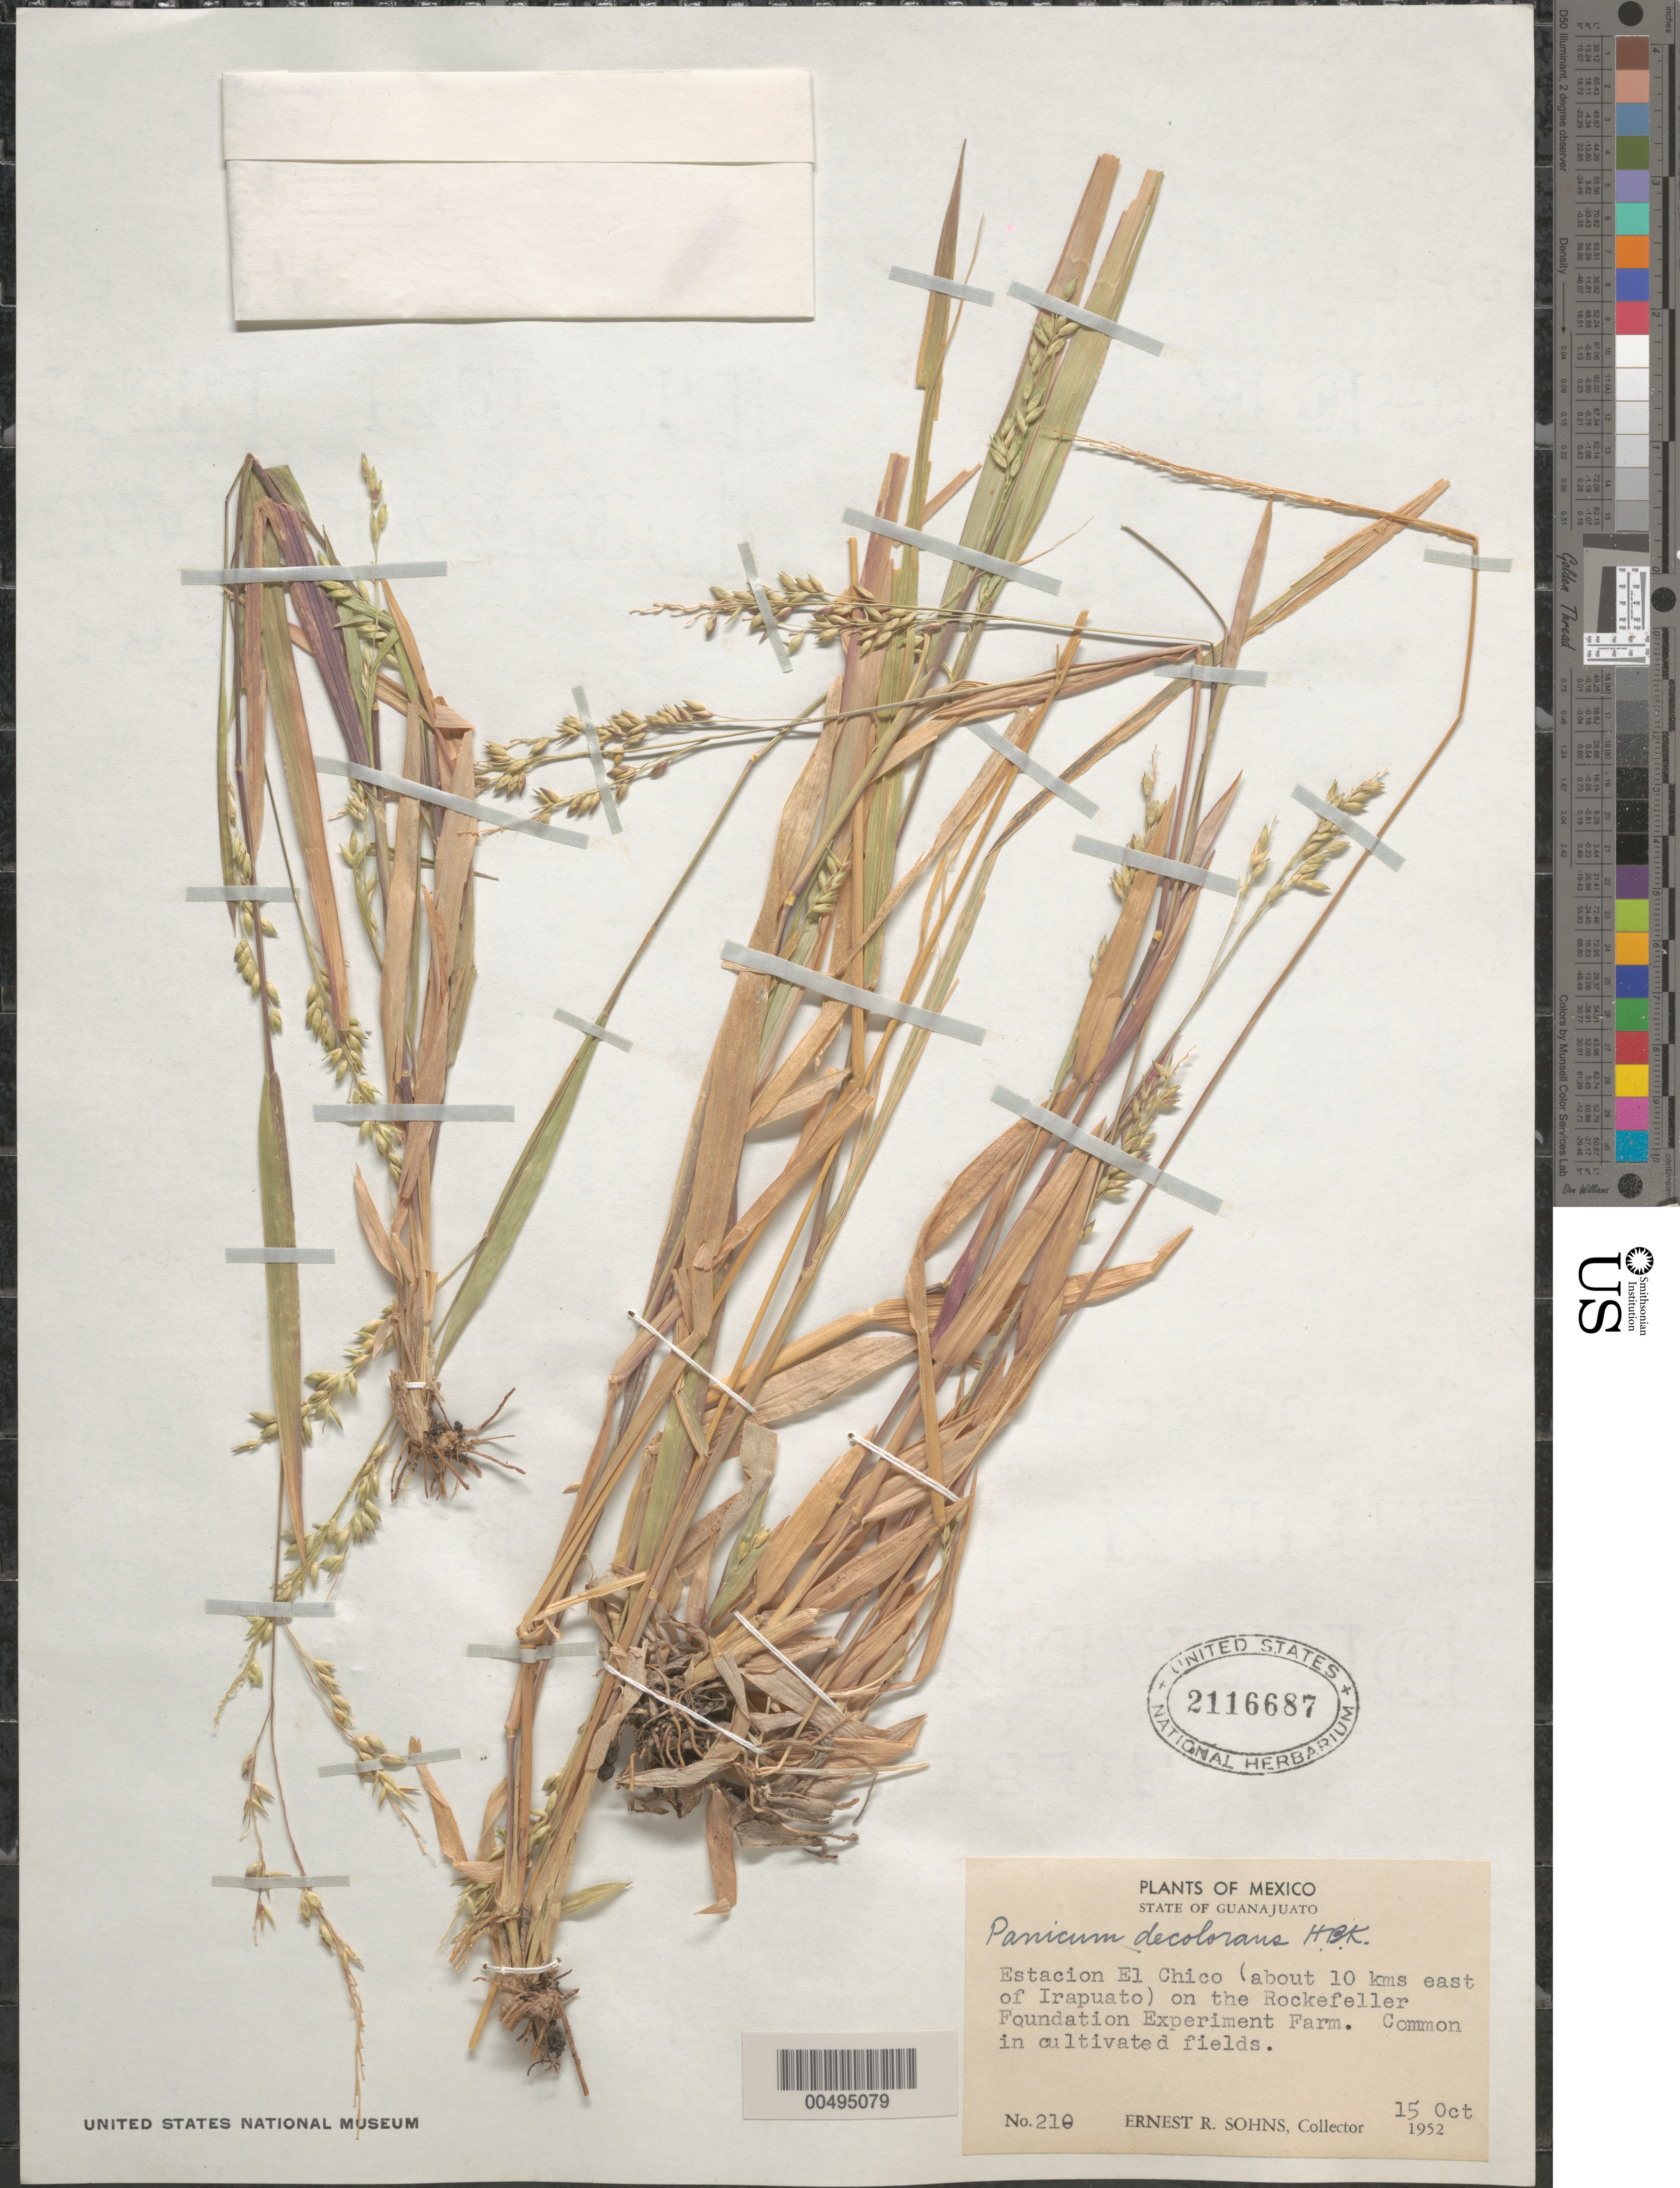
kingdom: Plantae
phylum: Tracheophyta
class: Liliopsida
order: Poales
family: Poaceae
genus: Panicum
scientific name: Panicum decolorans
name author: Kunth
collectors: E. R. Sohns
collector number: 210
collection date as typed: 15 Oct 1952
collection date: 1952-10-15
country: Mexico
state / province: Guanajuato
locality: Estacion El Chico (about 10 km E of Irapuato) on the Rockefeller Foundation Experiment Farm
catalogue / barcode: US 2116687